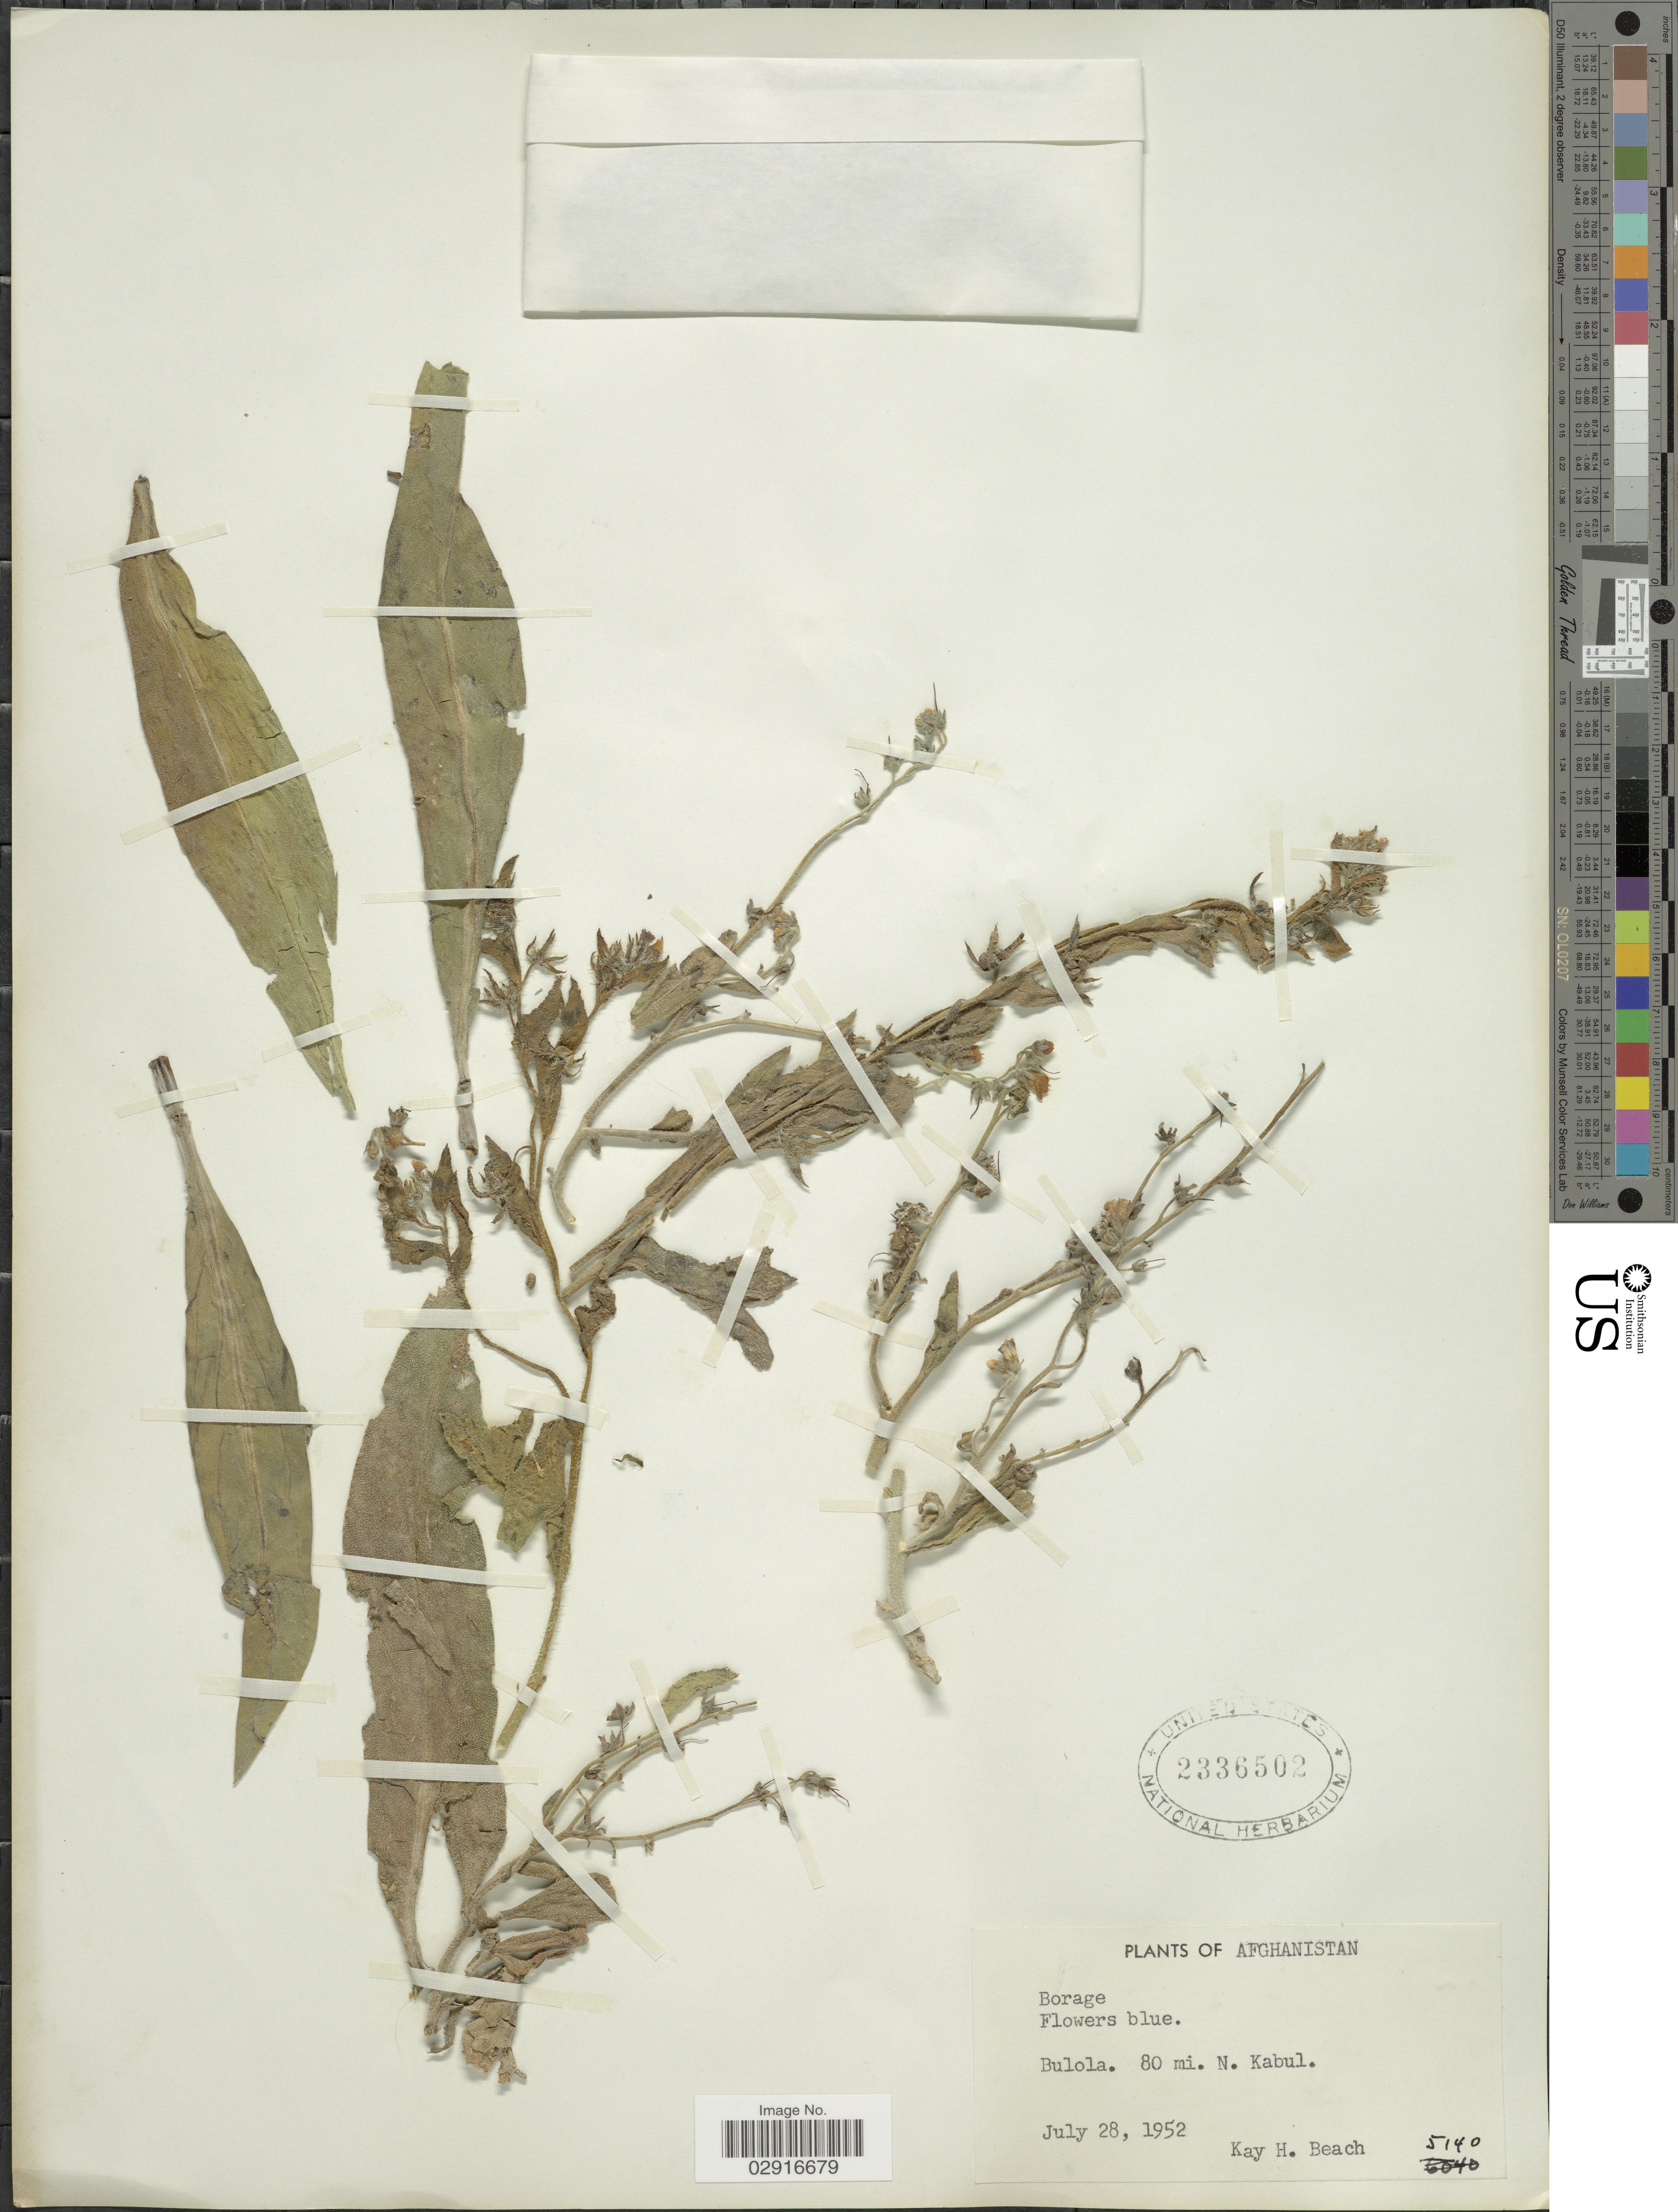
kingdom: Plantae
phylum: Tracheophyta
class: Magnoliopsida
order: Boraginales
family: Boraginaceae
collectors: K. H. Beach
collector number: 5140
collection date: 1952-07-28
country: Afghanistan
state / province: Kabul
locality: Bulola. 80 mi. N. Kabul.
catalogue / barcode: US 2336502